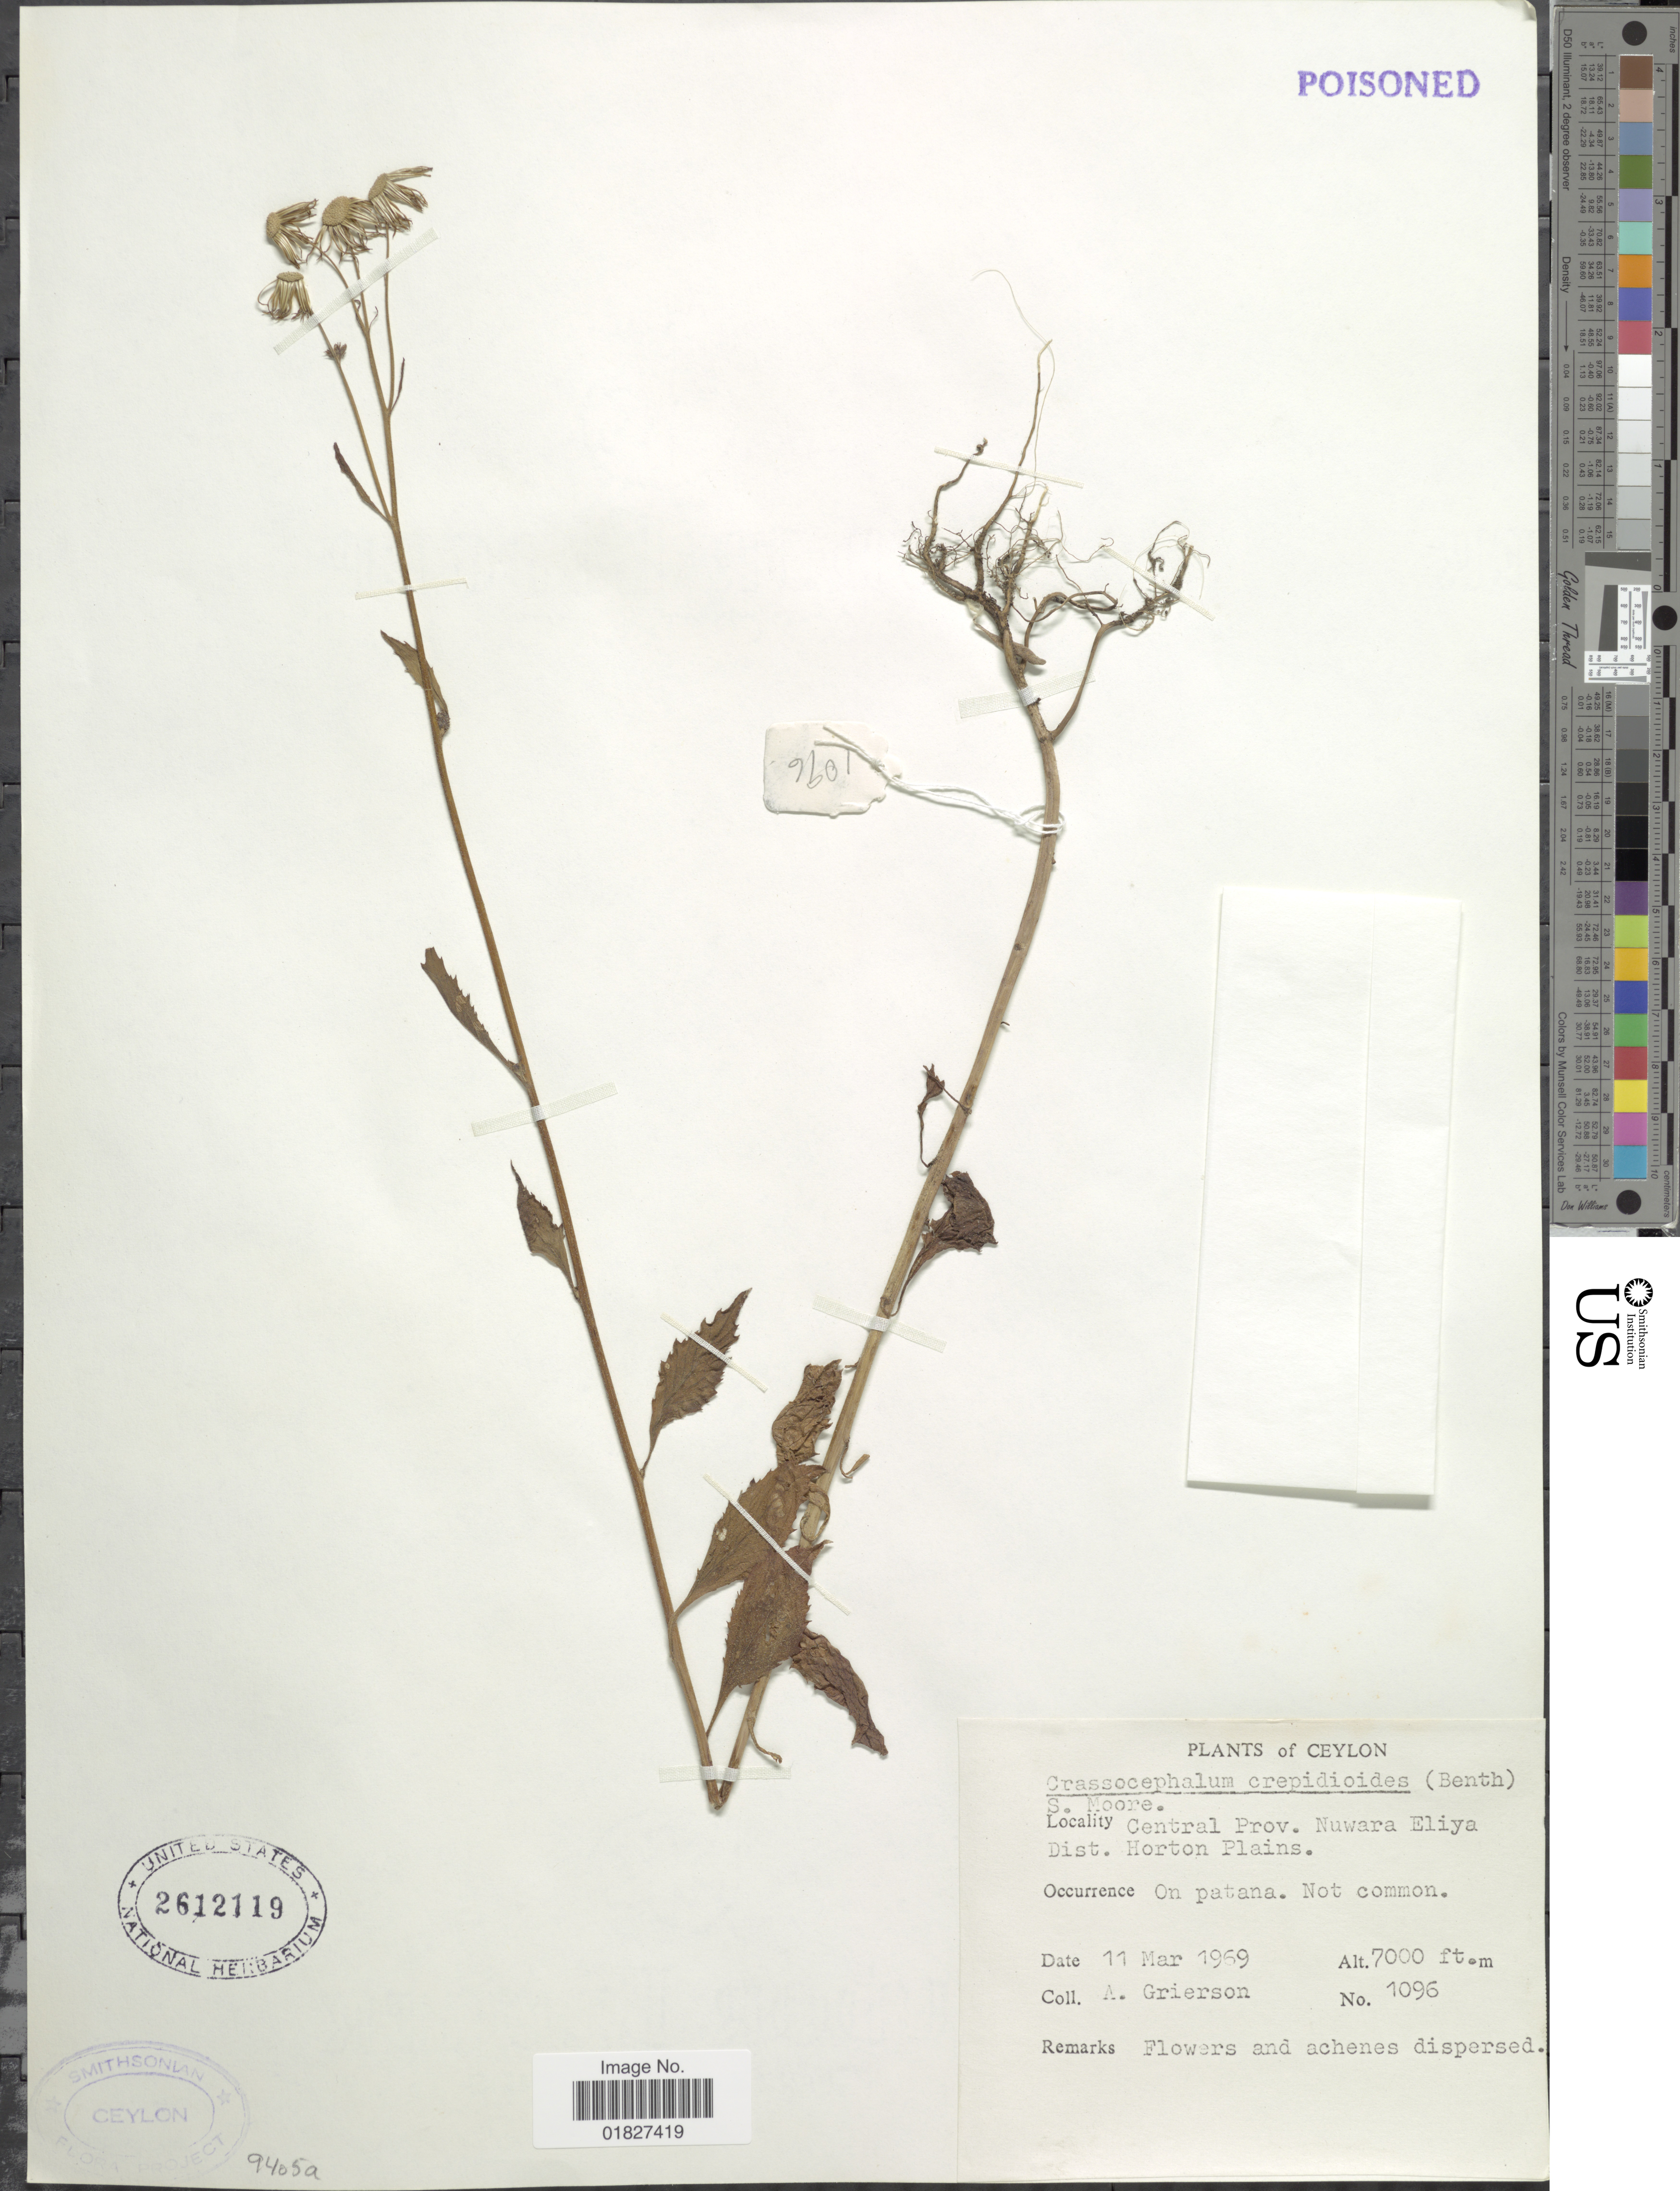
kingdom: Plantae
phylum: Tracheophyta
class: Magnoliopsida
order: Asterales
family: Asteraceae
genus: Crassocephalum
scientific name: Crassocephalum crepidioides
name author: (Benth.) S. Moore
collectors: A. Grierson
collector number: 1096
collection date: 1969-03-11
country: Sri Lanka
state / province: Central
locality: Ceylon, Nuwara Eliya Dist., Horton Plains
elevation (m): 2134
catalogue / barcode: US 2612119